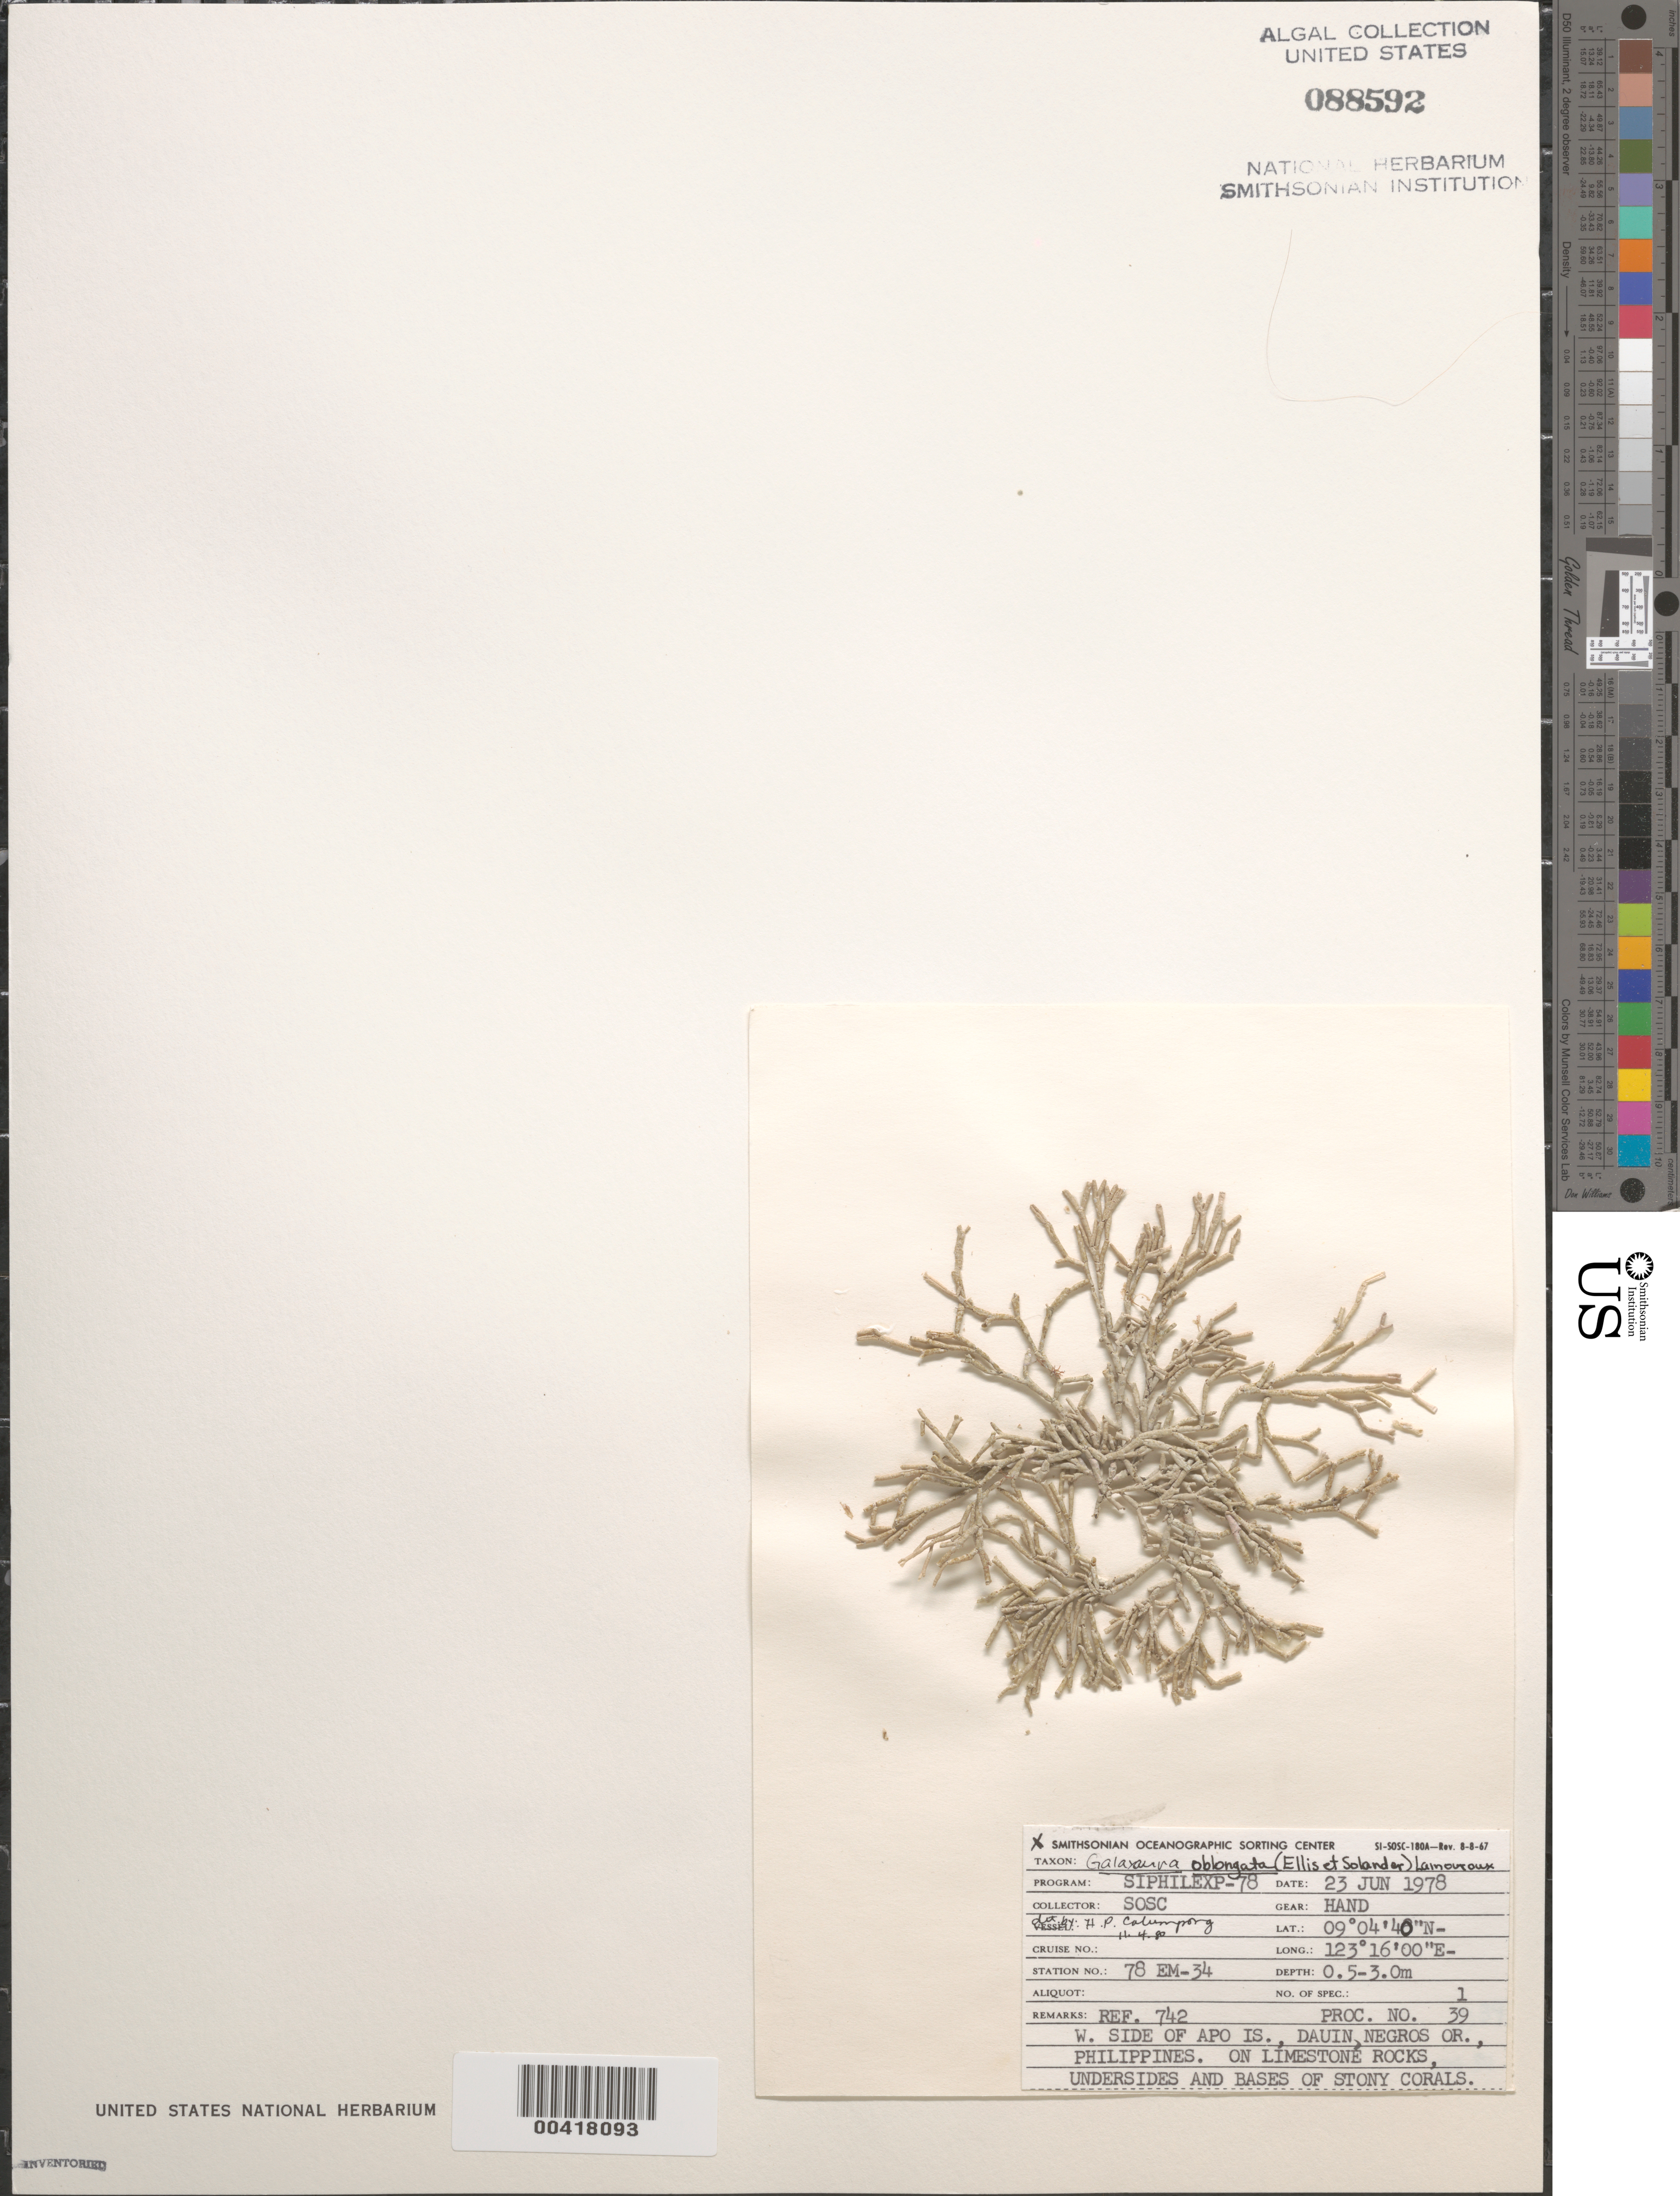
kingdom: Plantae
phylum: Rhodophyta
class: Florideophyceae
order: Nemaliales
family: Galaxauraceae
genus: Tricleocarpa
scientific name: Tricleocarpa fragilis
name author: (L.) Huisman & R.A. Towns.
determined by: Algae name updating Project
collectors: SOSC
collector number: Station 78 Em-34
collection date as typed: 23 Jun 1978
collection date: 1978-06-23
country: Philippines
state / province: Central Visayas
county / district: Negros Oriental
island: Apo Island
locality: Apo Island, Dauin, Negros Oriental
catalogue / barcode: US 88592